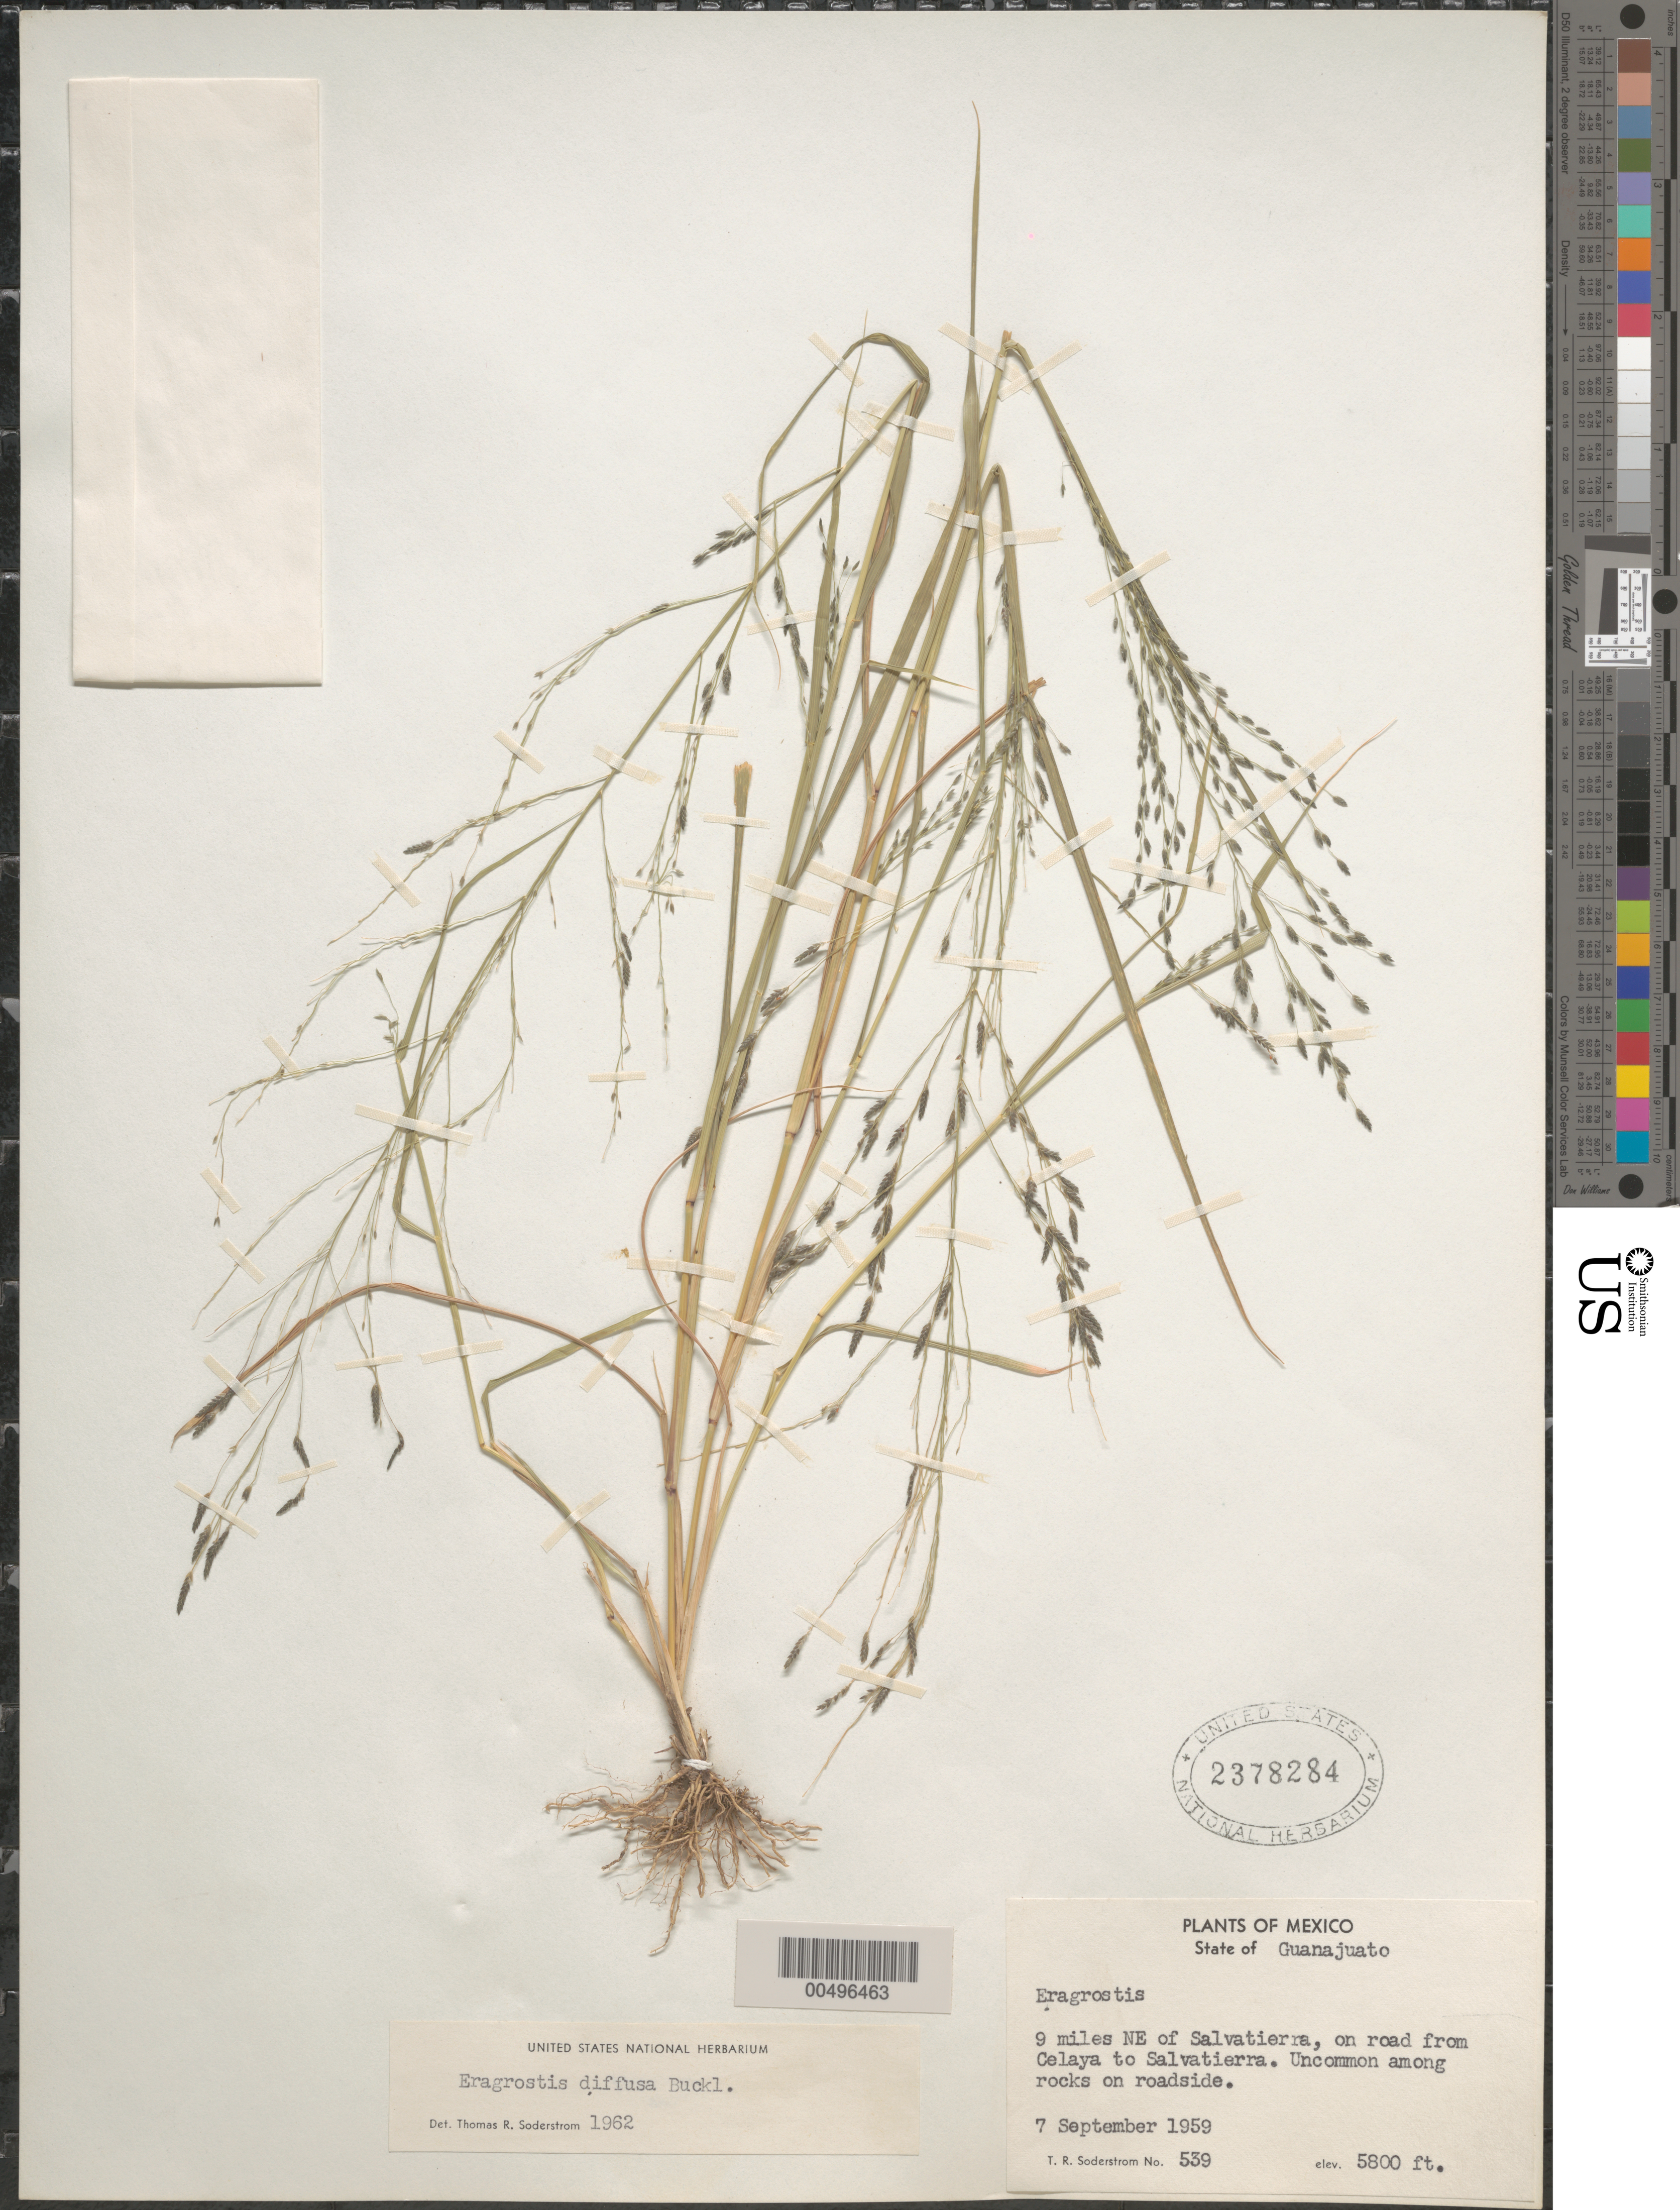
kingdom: Plantae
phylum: Tracheophyta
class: Liliopsida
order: Poales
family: Poaceae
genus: Eragrostis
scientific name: Eragrostis pectinacea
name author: (Michx.) Nees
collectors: T. R. Soderstrom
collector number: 539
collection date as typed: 7 Sep 1959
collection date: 1959-09-07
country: Mexico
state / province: Guanajuato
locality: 9 mi NE of Salvatierra, on rd from Celaya to Savatierra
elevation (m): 1768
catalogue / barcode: US 2378284